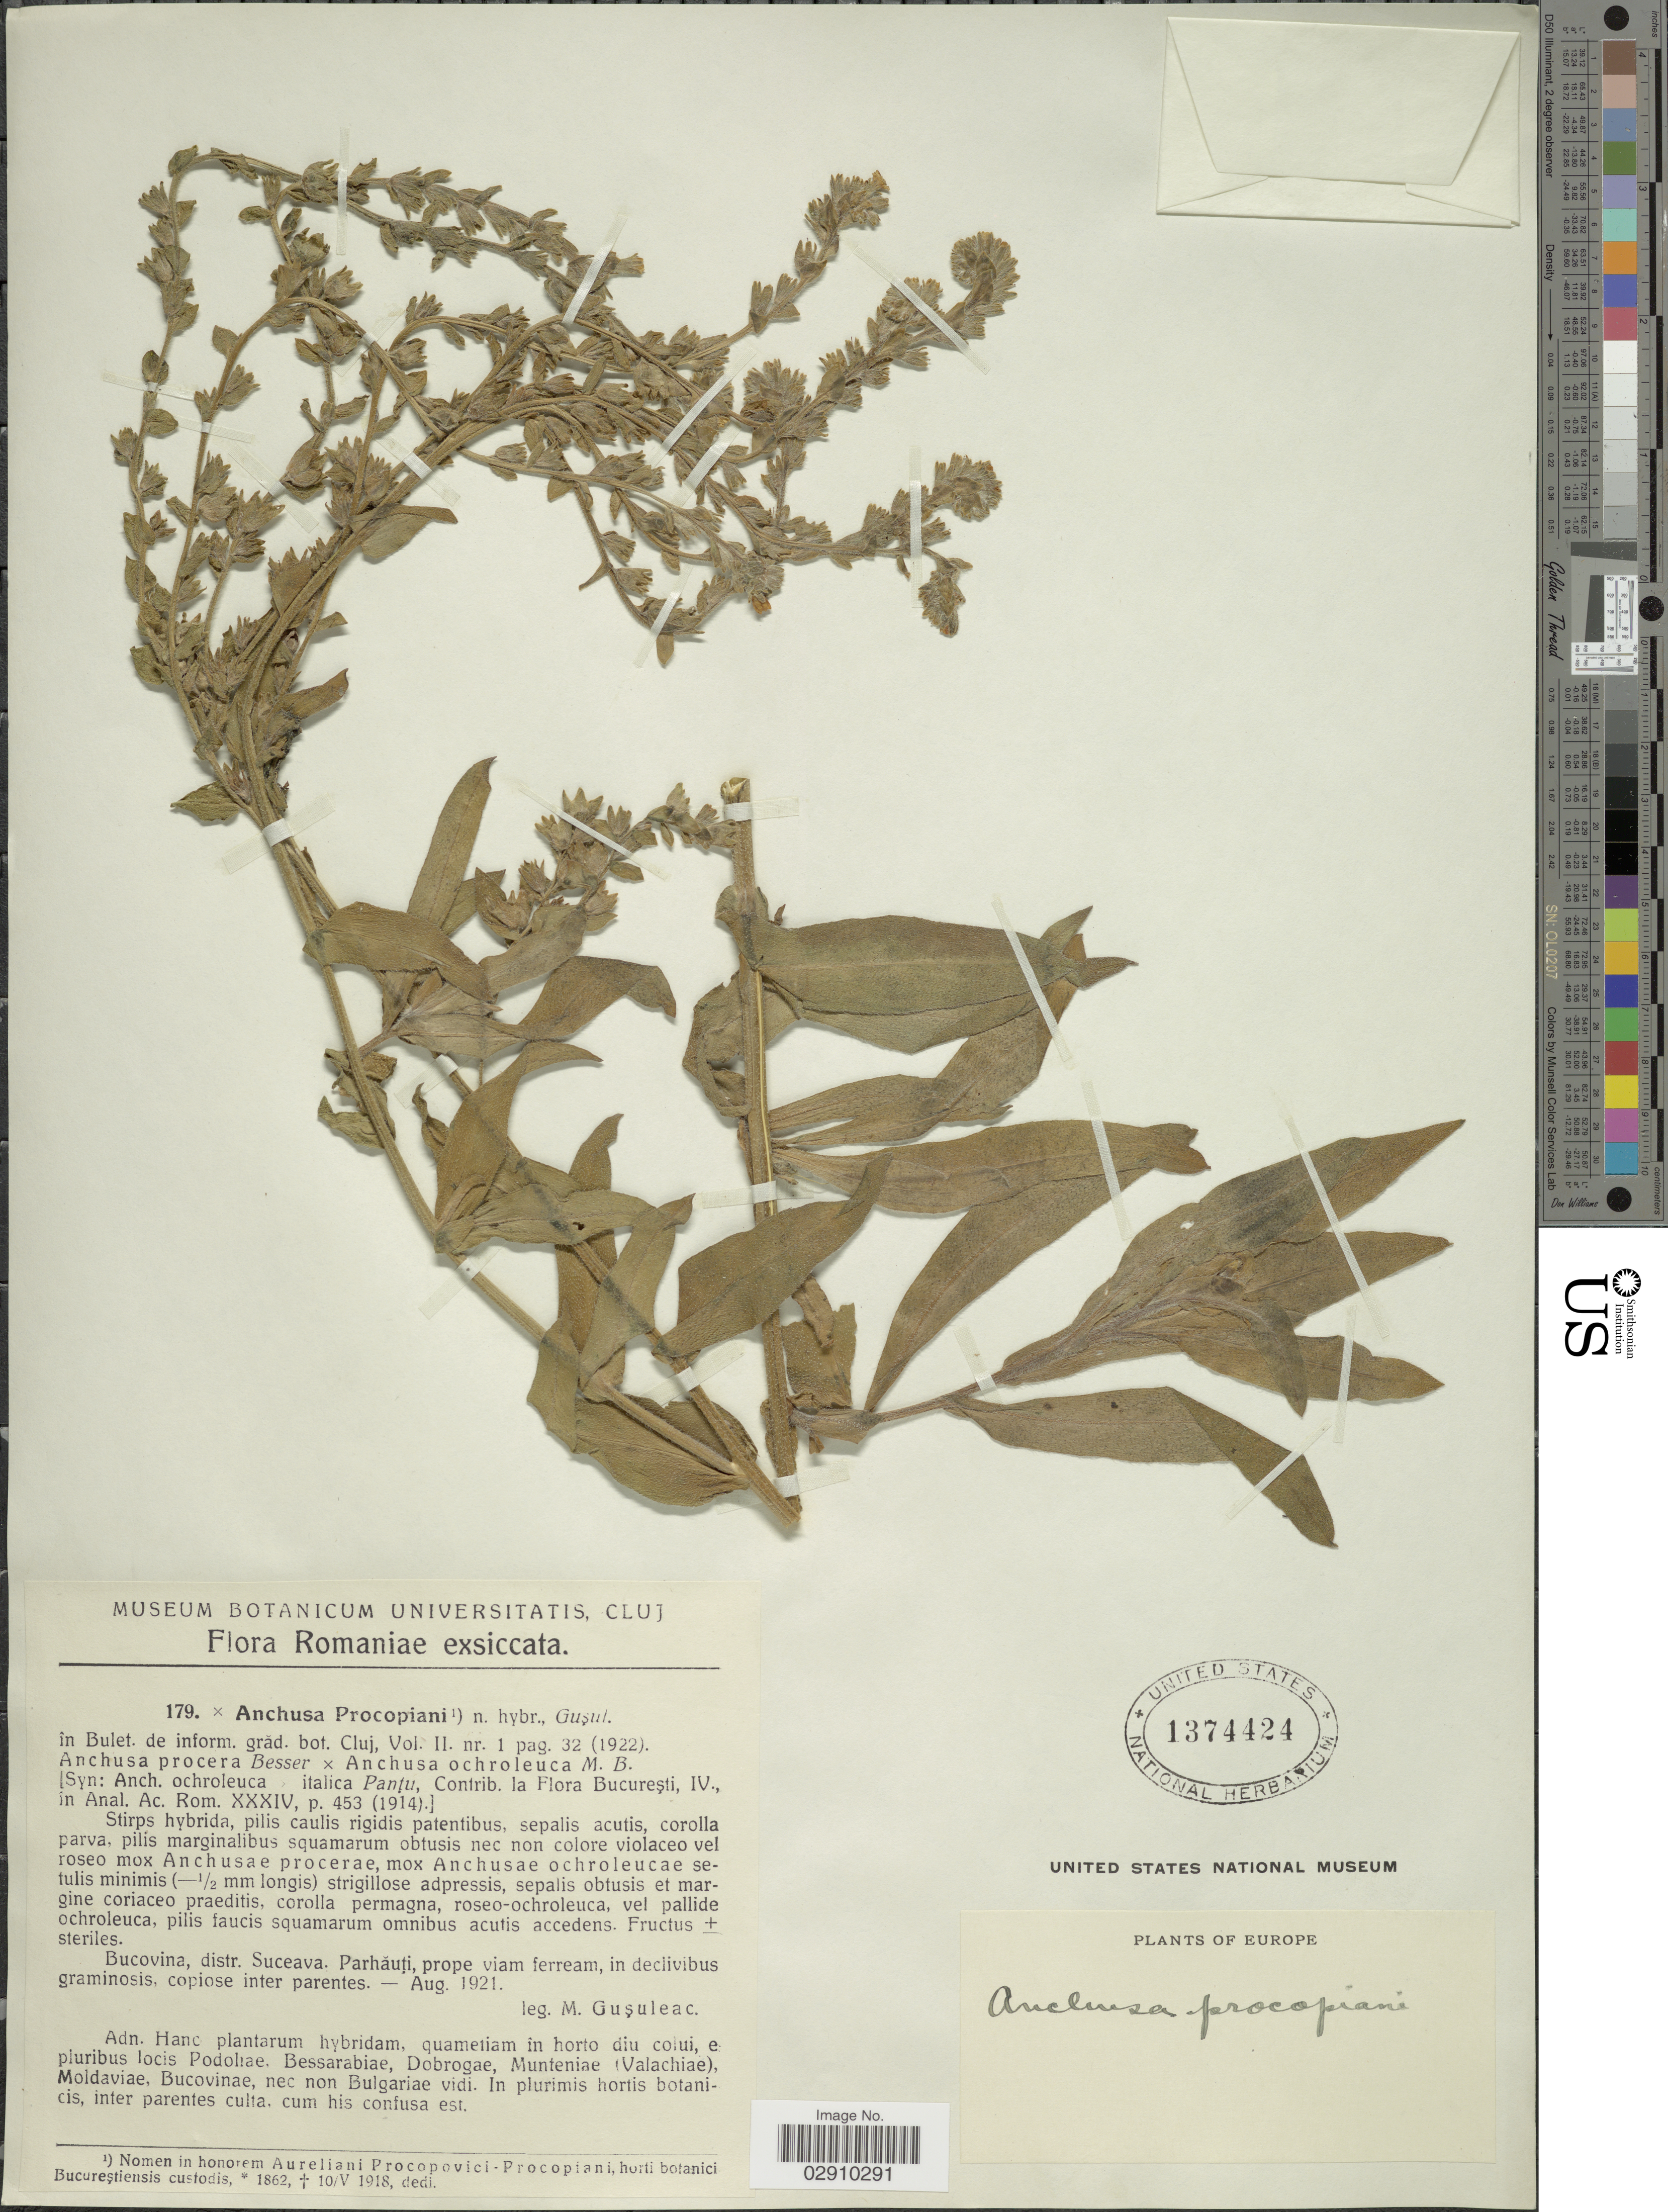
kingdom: Plantae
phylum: Tracheophyta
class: Magnoliopsida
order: Boraginales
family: Boraginaceae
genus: Anchusa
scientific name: Anchusa x procopiani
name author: Gusul.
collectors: M. Gusuleac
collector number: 179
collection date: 1921-08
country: Romania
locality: Bucoina, distr. Suceava. Parhauti, prope viam ferream, in declivibus graminosis, copiose inter parentes.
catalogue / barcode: US 1374424